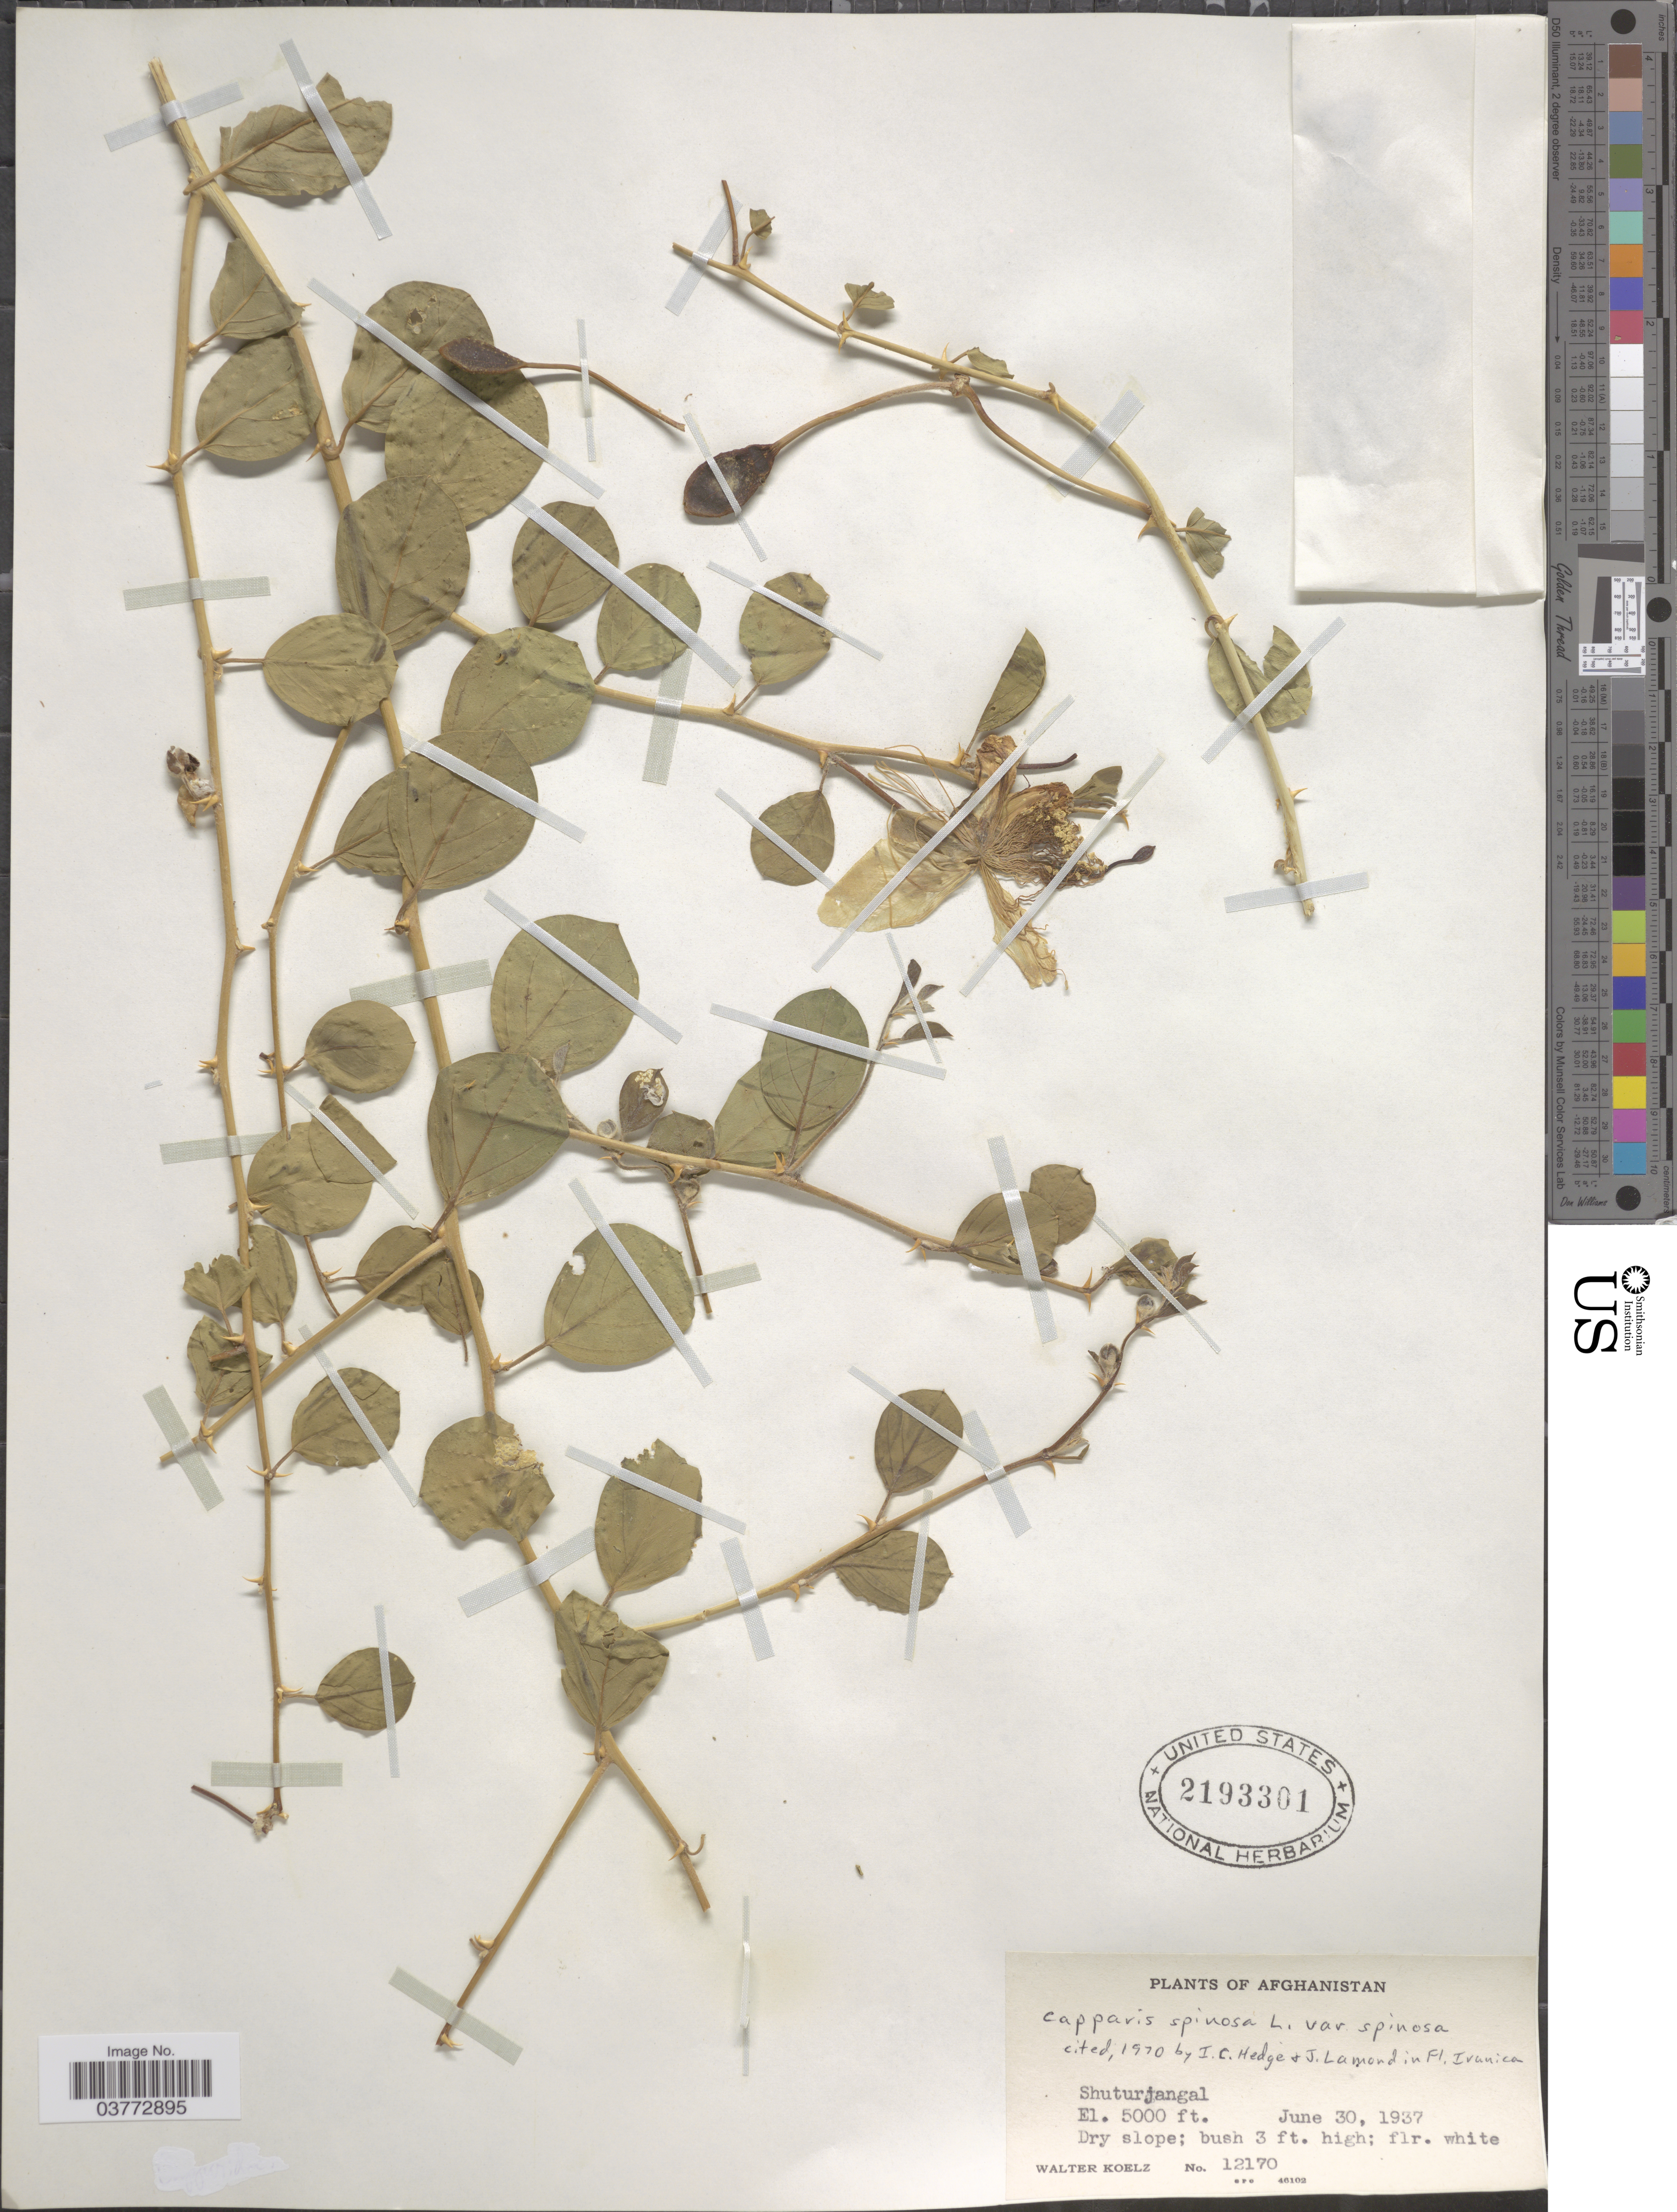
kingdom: Plantae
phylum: Tracheophyta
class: Magnoliopsida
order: Brassicales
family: Capparaceae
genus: Capparis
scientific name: Capparis sicula subsp. sicula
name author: Veill. ex Duhamel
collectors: W. N. Koelz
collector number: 12170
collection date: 1937-06-30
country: Afghanistan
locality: Shuturjangal.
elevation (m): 1524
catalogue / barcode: US 2193301